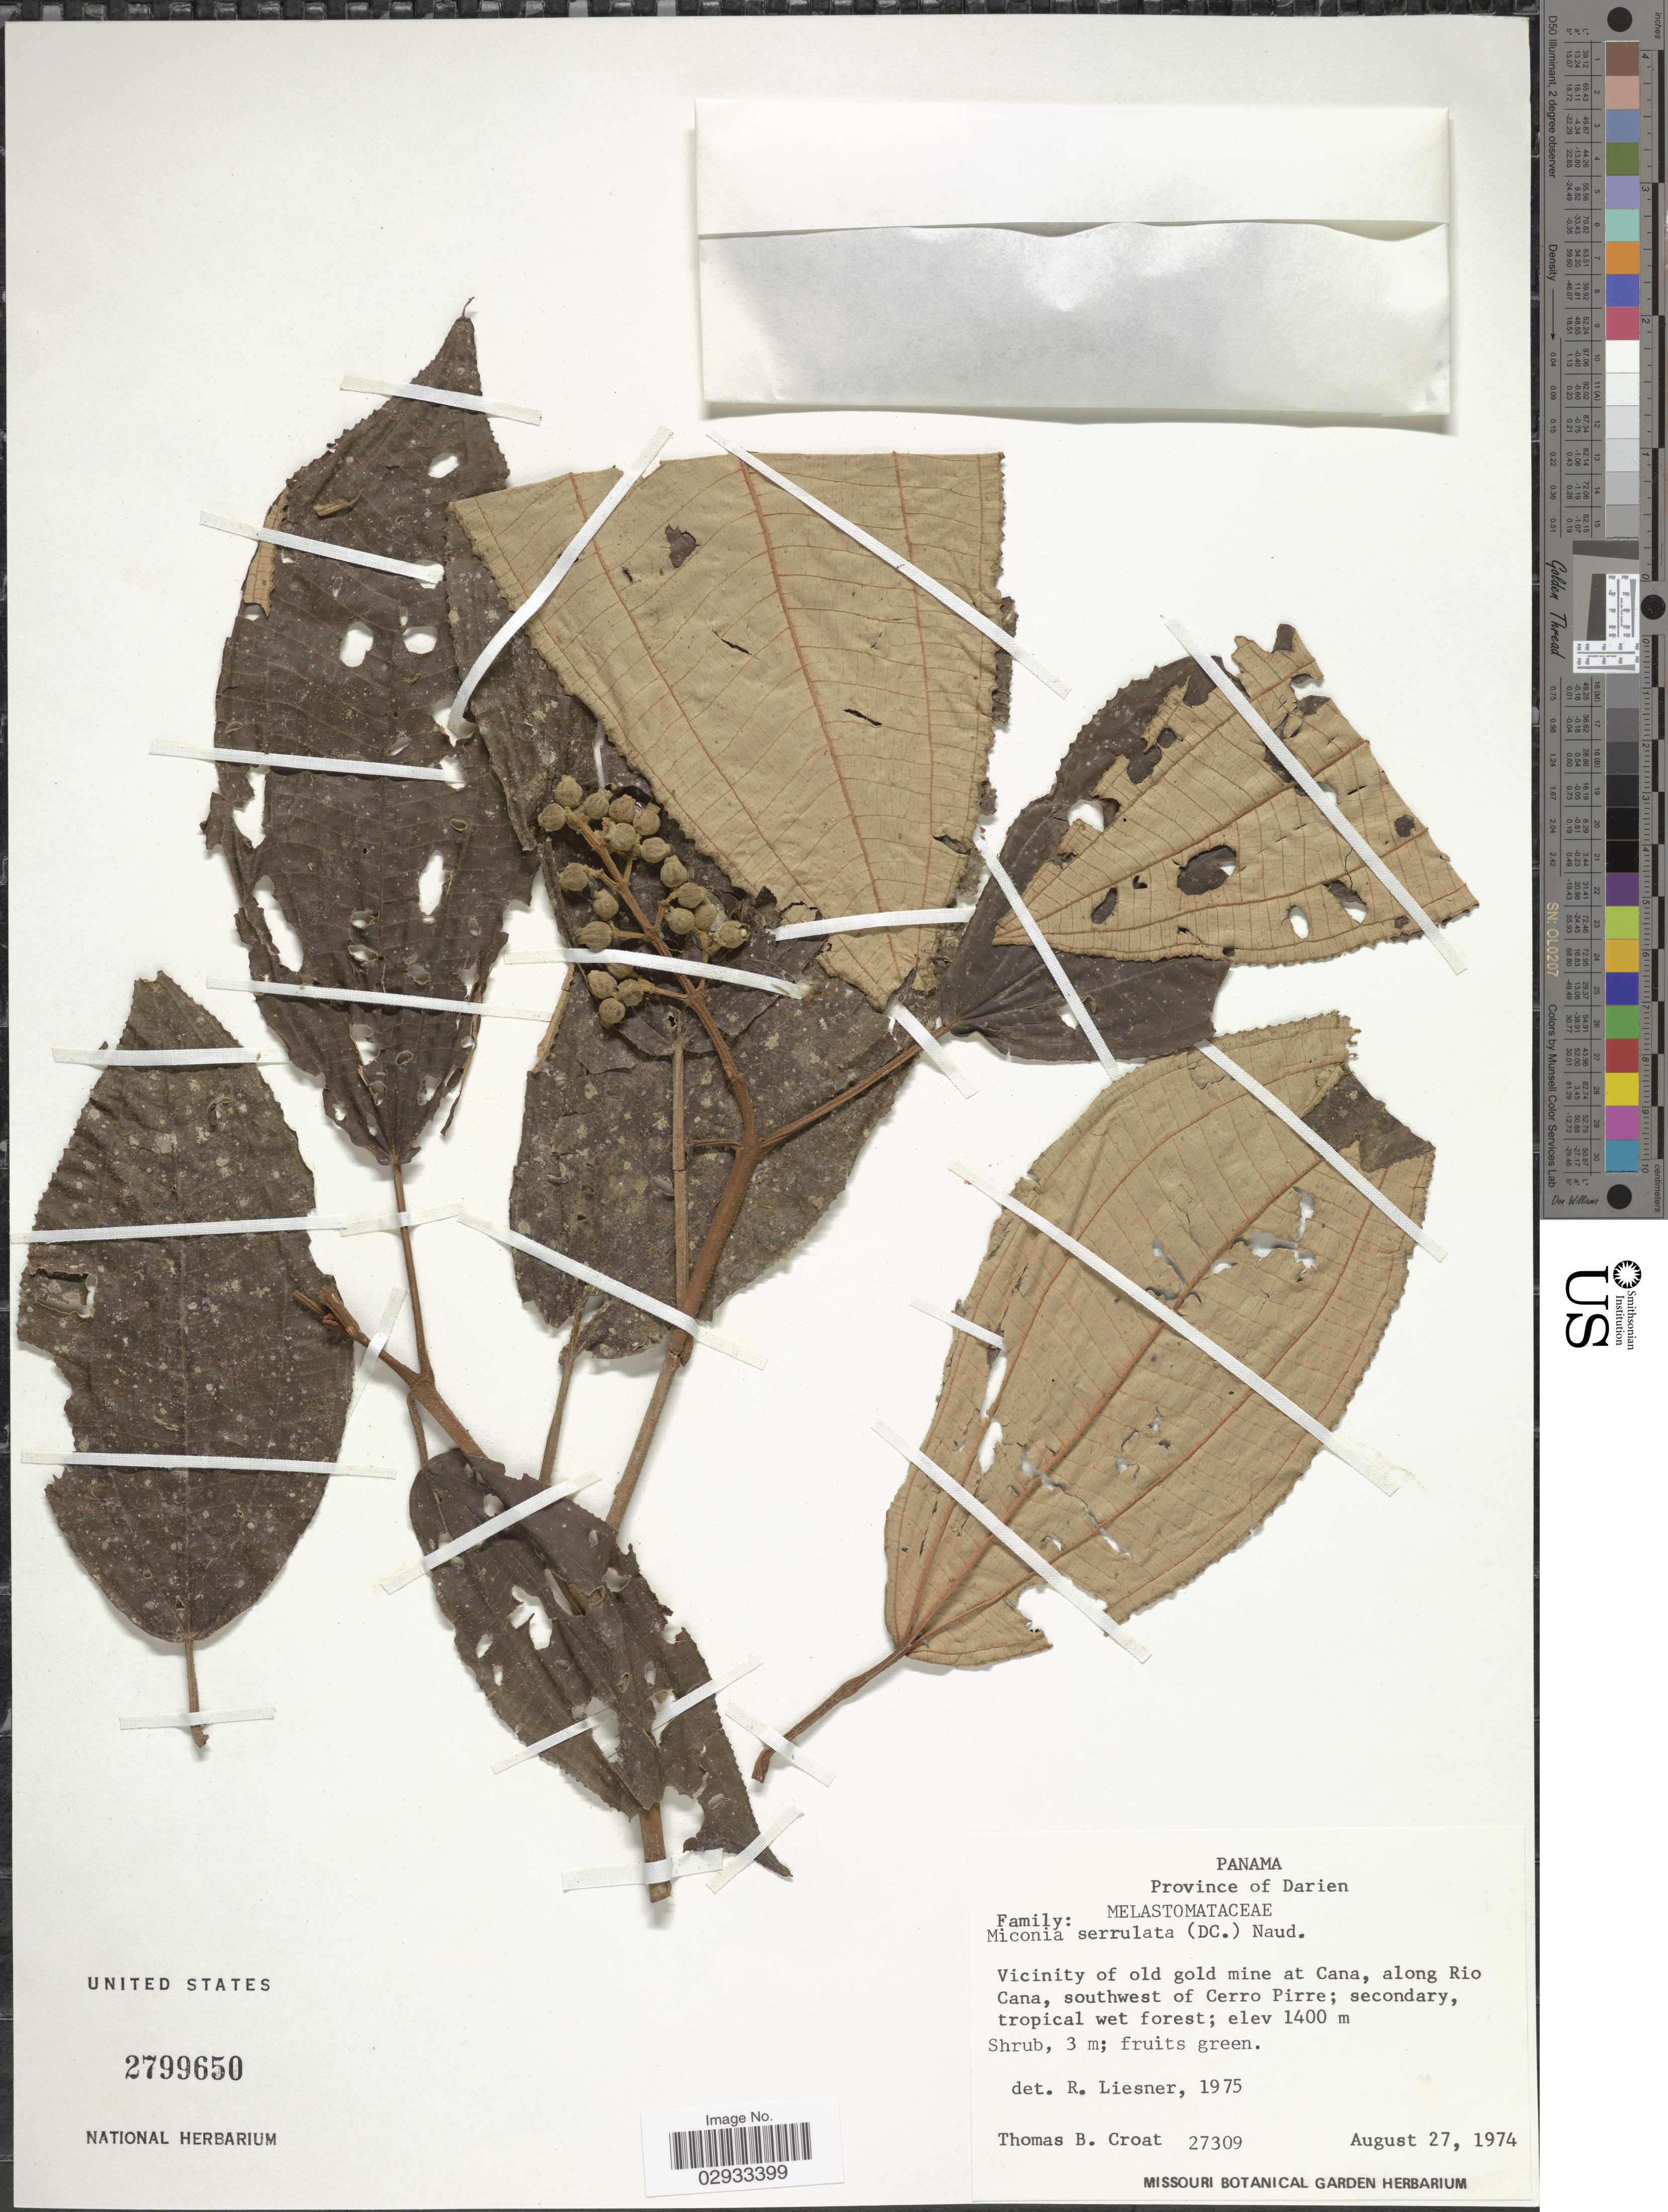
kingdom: Plantae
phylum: Tracheophyta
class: Magnoliopsida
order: Myrtales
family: Melastomataceae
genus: Miconia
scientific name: Miconia serrulata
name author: (DC.) Naudin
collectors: T. B. Croat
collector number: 27309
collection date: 1974-08-27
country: Panama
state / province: Darién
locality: Vicinity of old gold mine at Cana, along Rio Cana, southwest of Cerro Pirre.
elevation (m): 1400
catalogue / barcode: US 2799650